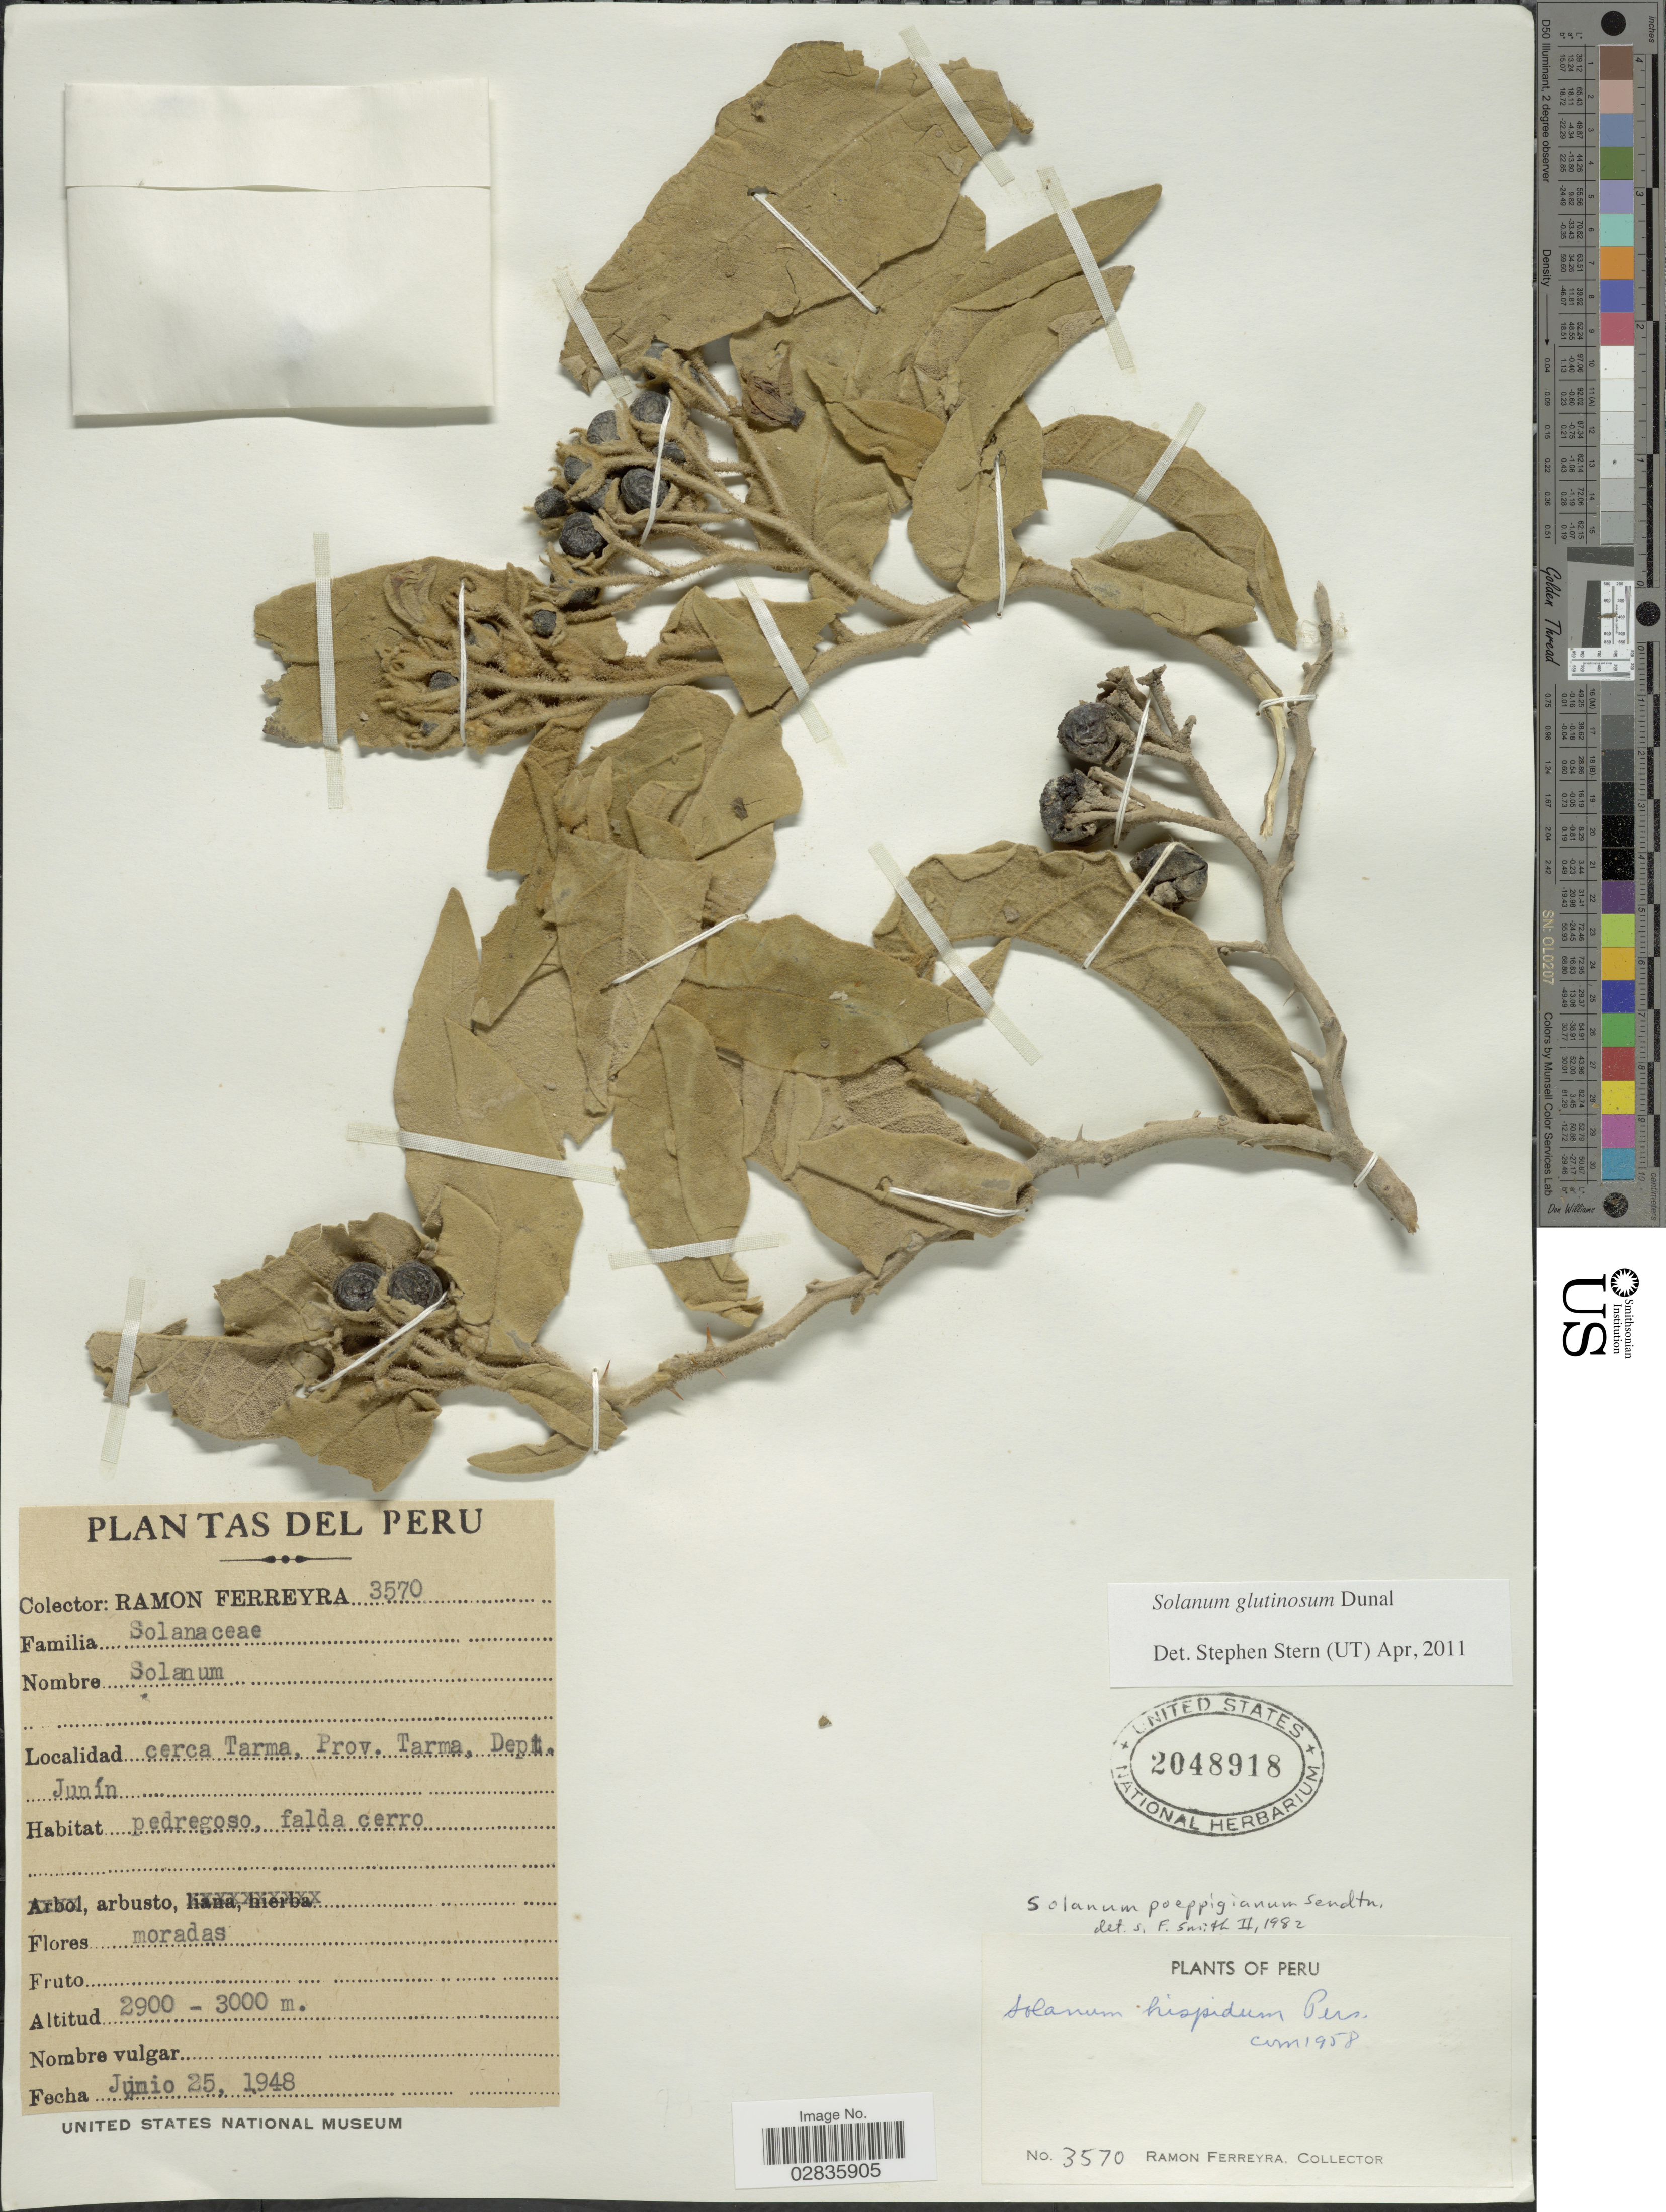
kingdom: Plantae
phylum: Tracheophyta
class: Magnoliopsida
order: Solanales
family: Solanaceae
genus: Solanum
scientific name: Solanum glutinosum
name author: Dunal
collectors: R. A. Ferreyra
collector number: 3570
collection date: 1948-06-25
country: Peru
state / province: Junín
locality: Cerca Tarma, Prov. Tarma, Dept. Junín.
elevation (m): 2900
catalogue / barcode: US 2048918